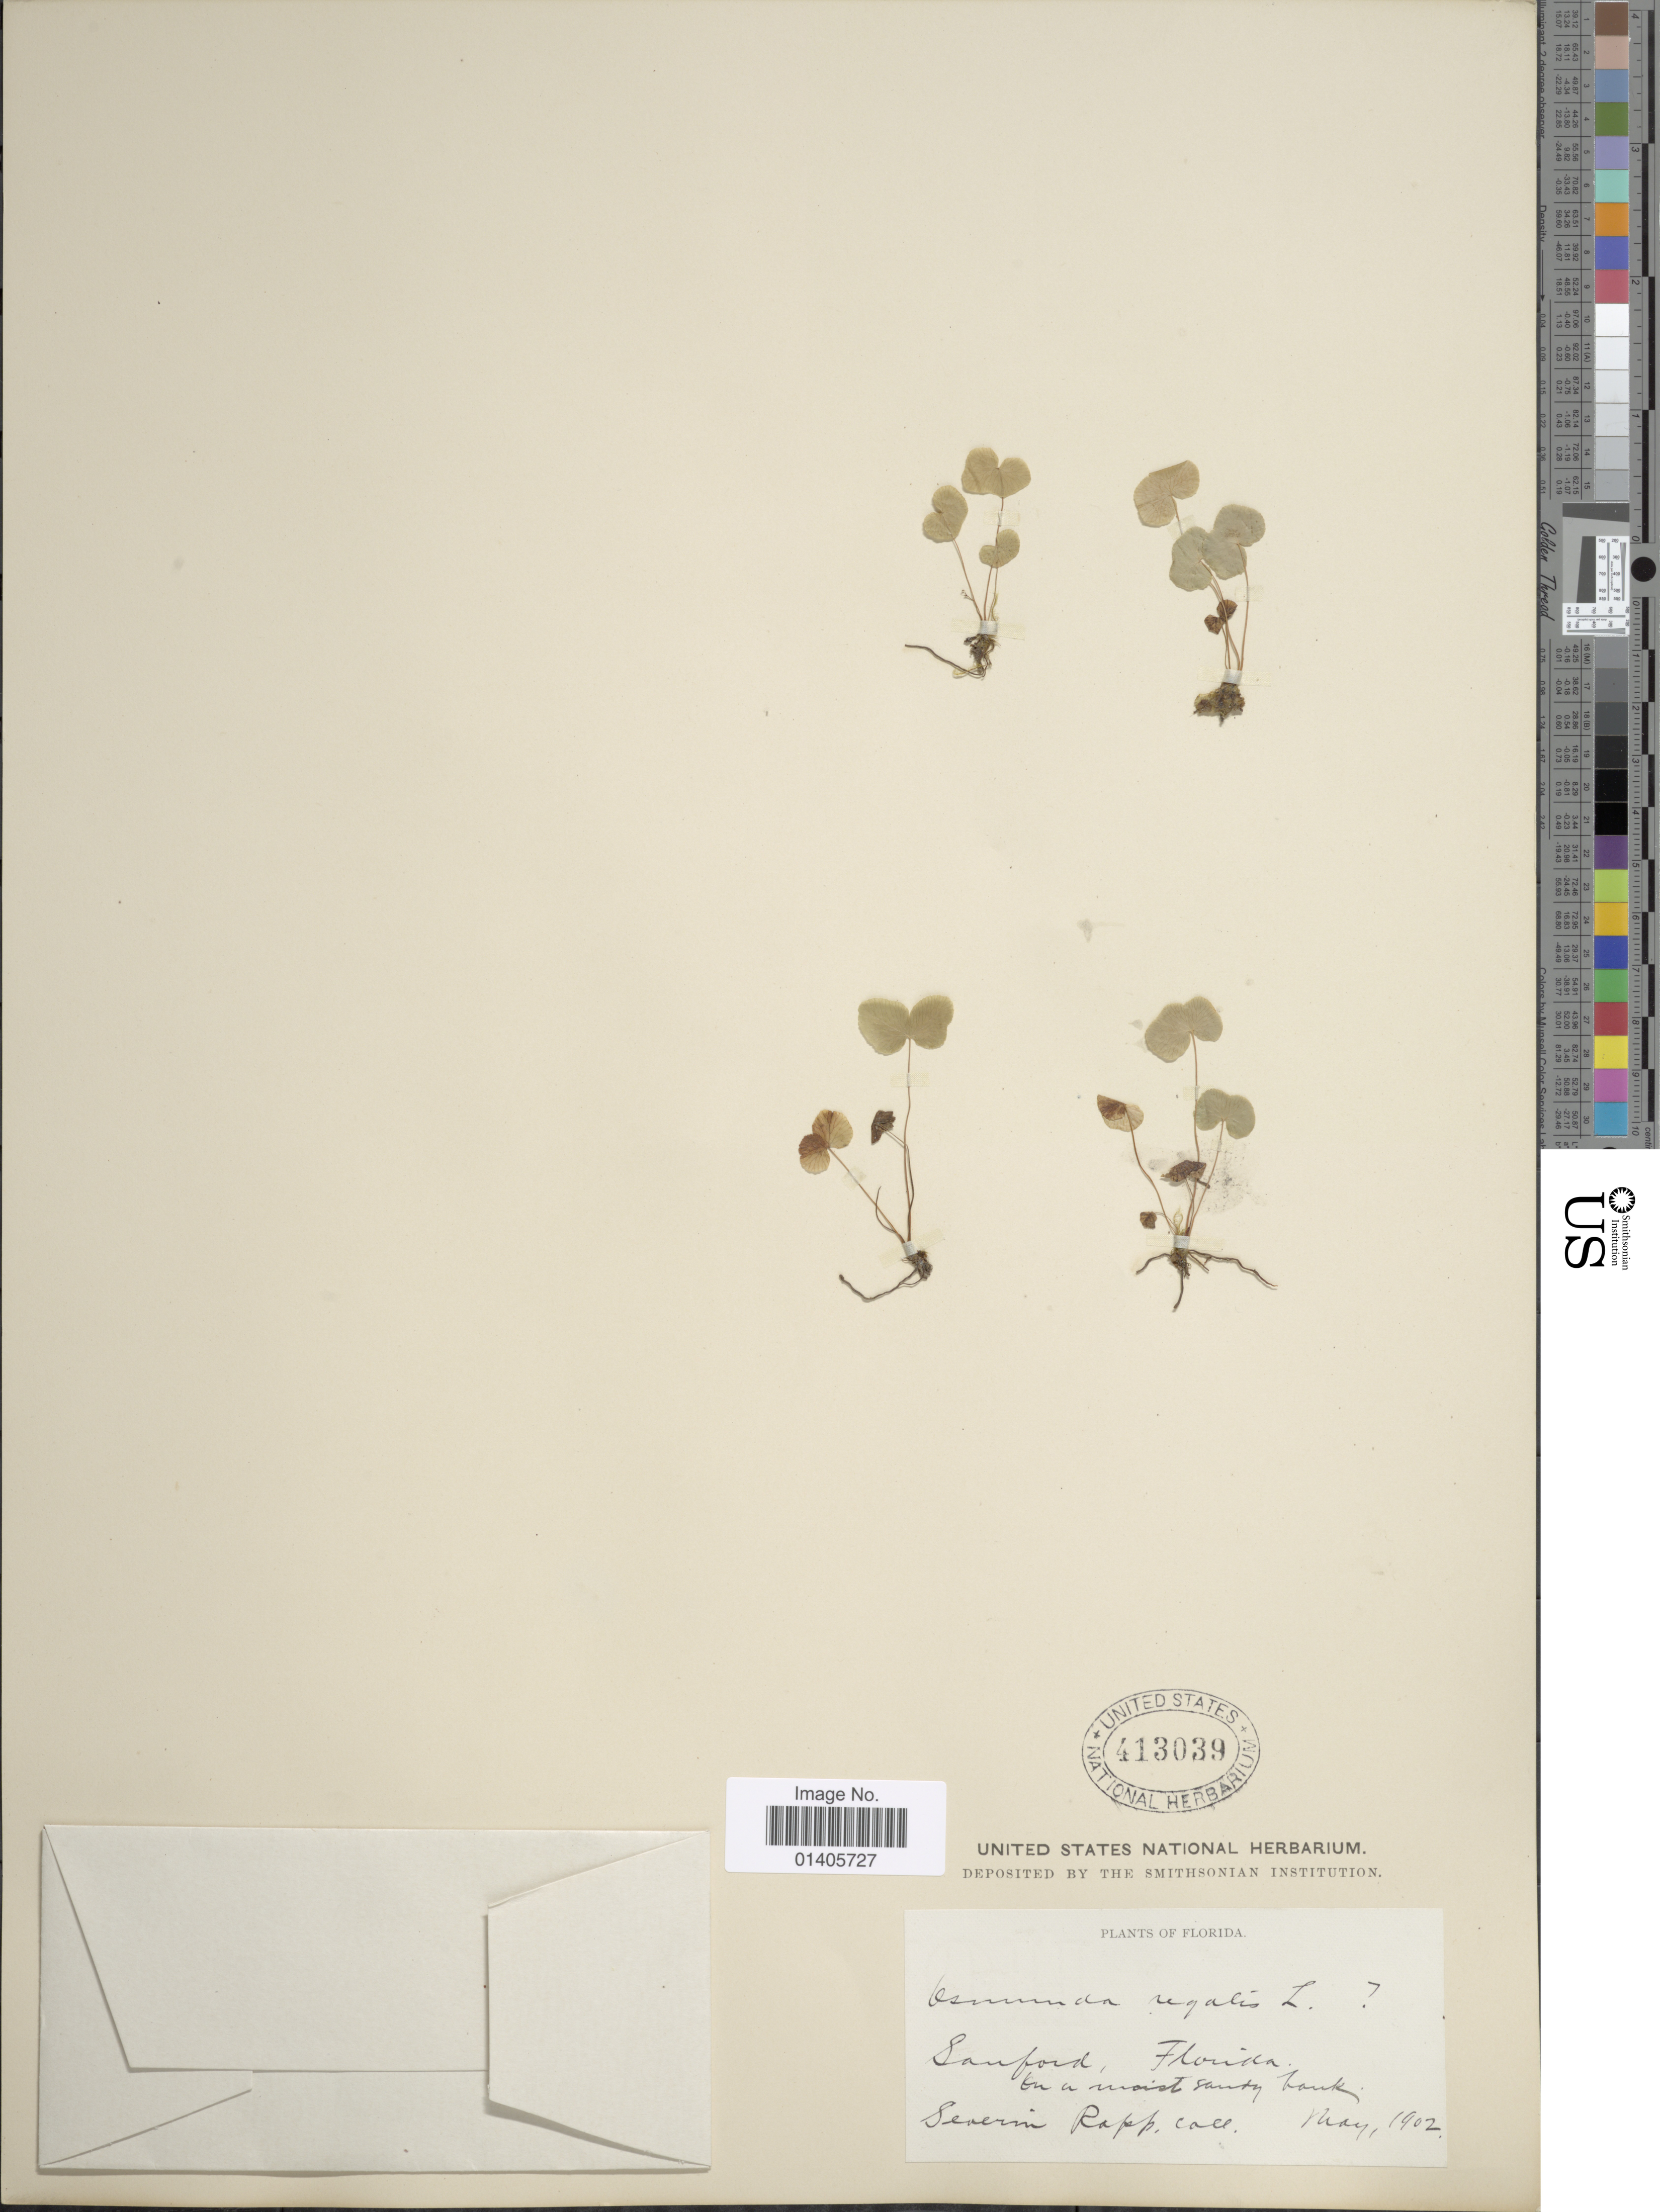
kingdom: Plantae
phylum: Tracheophyta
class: Polypodiopsida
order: Osmundales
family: Osmundaceae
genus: Osmunda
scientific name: Osmunda regalis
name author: L.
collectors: S. Rapp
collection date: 1902-05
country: United States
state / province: Florida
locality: Sandford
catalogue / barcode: US 413039